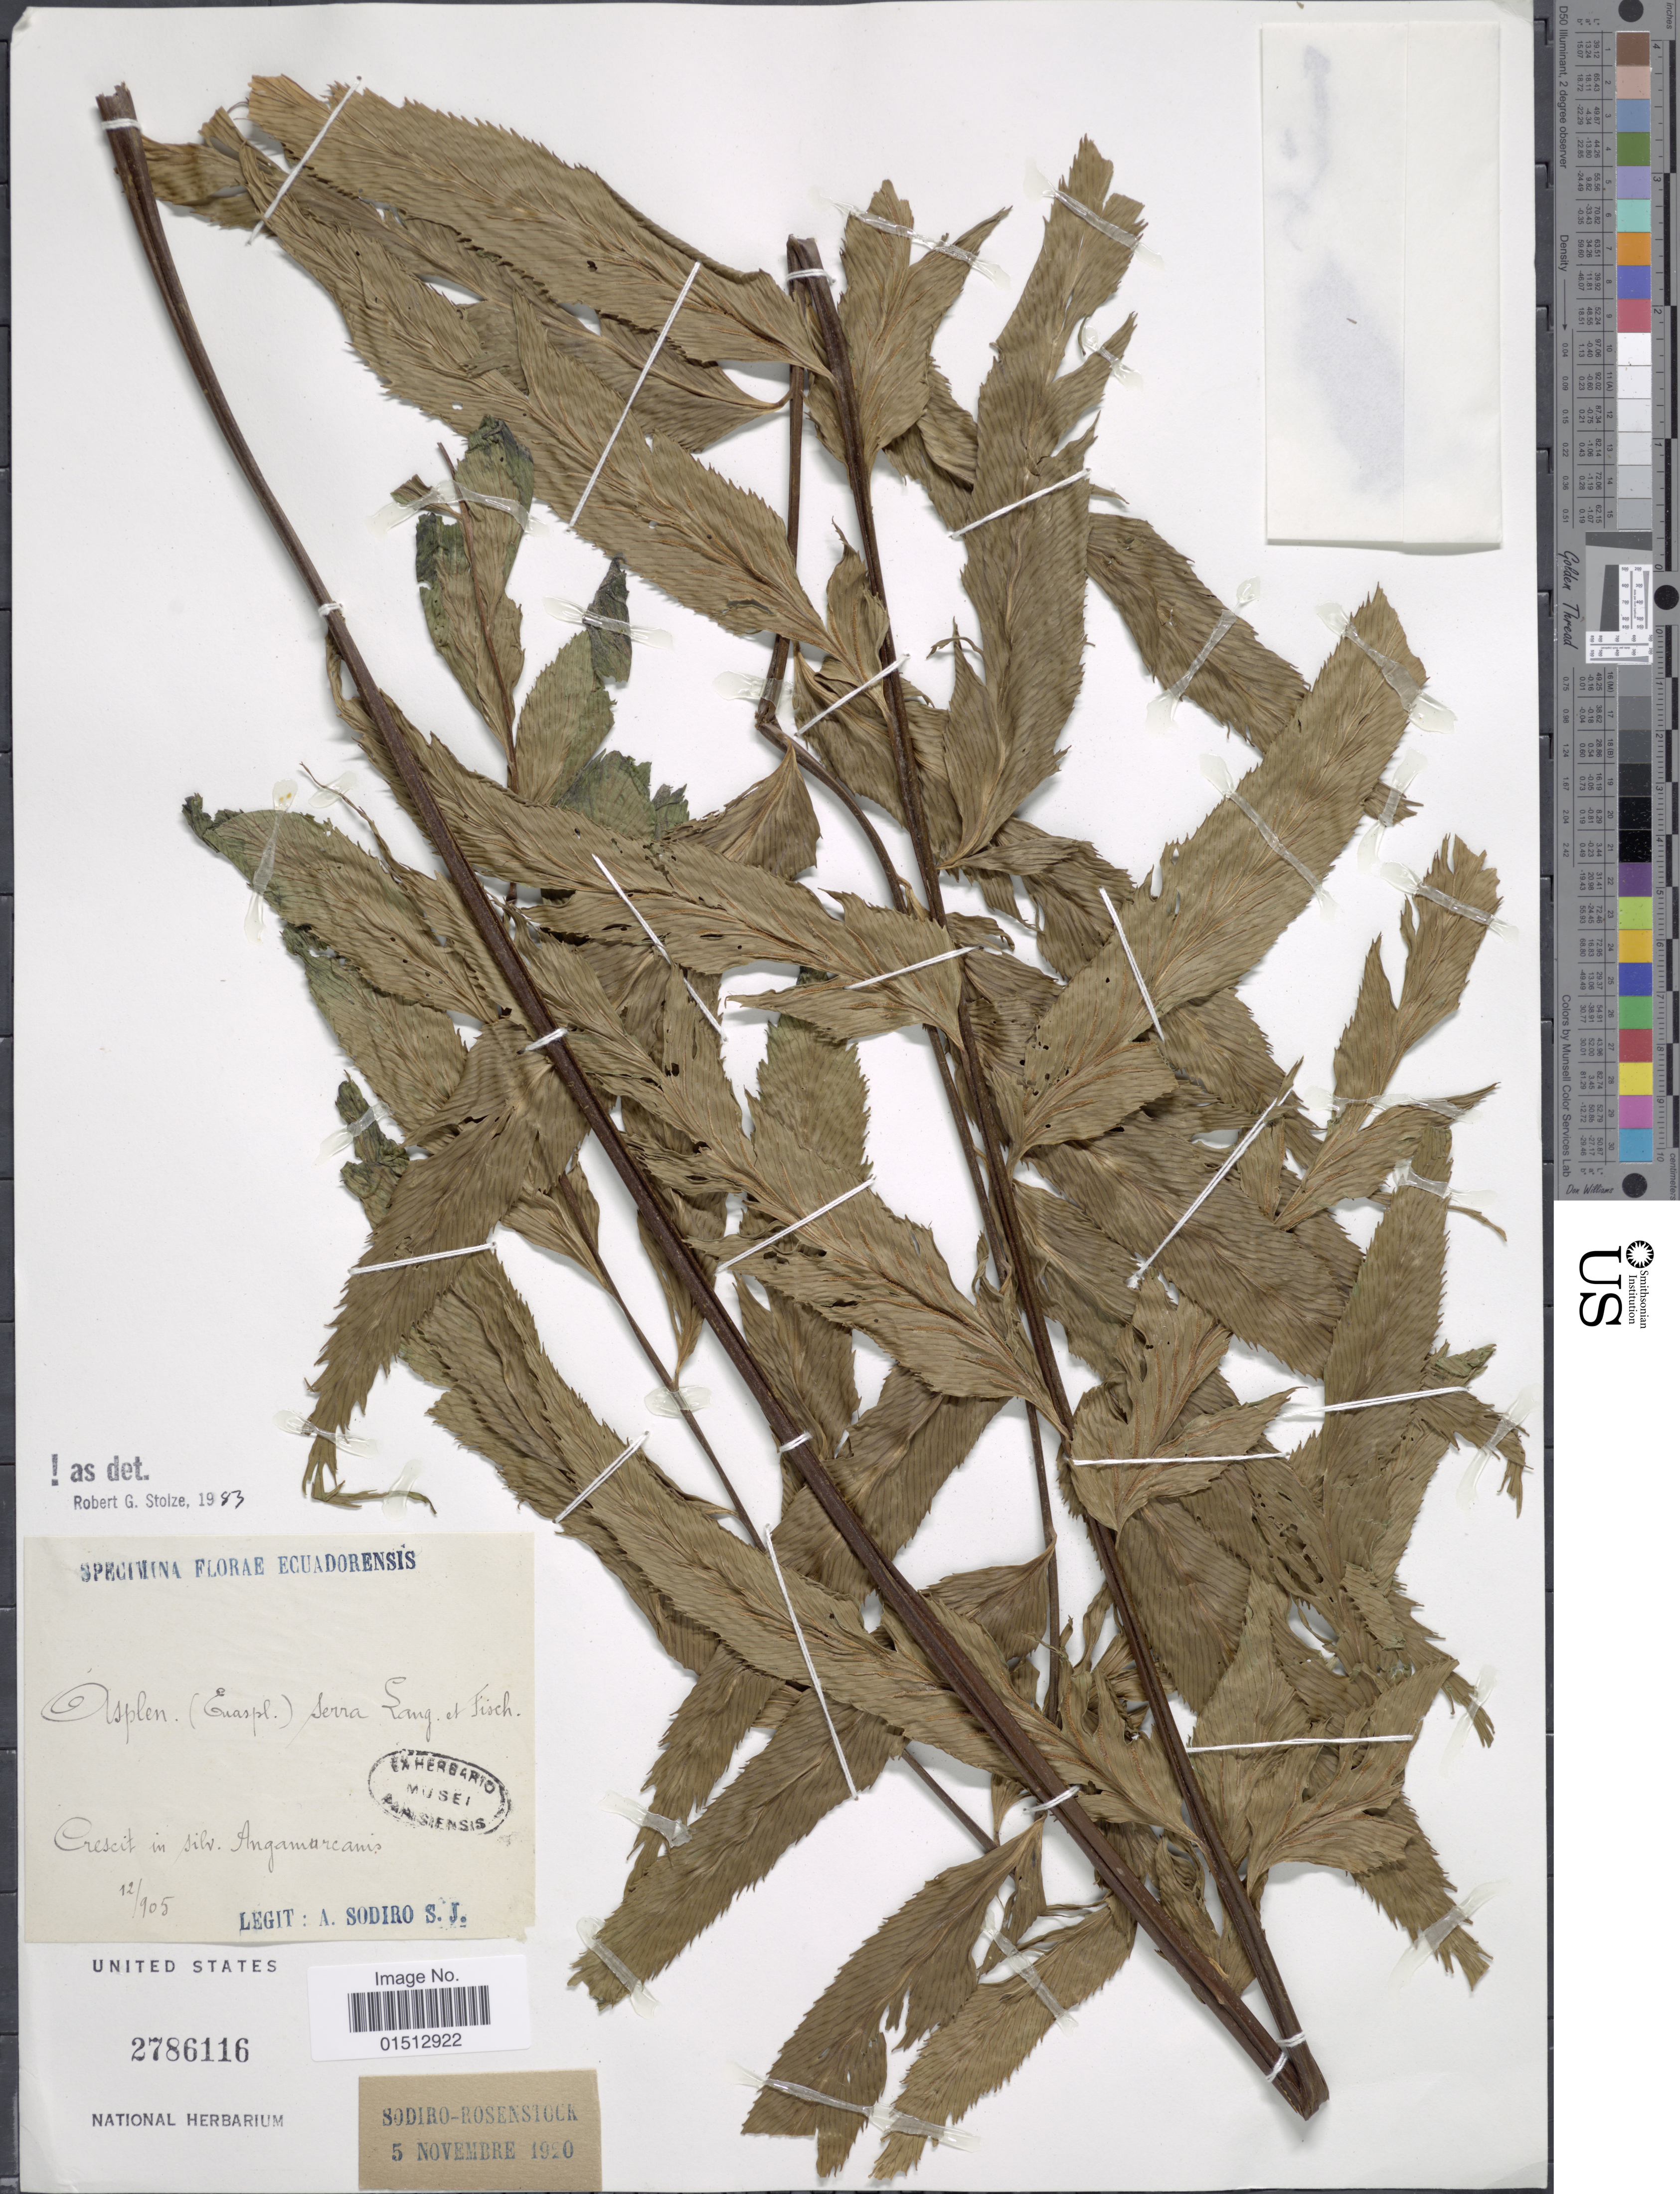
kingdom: Plantae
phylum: Tracheophyta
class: Polypodiopsida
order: Polypodiales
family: Aspleniaceae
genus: Asplenium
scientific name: Asplenium serra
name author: Langsd. & Fisch.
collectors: A. Sodiro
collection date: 1905-12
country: Ecuador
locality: Ecuadoriensis, Crescit in silv. Angamarcanis.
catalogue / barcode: US 2786116